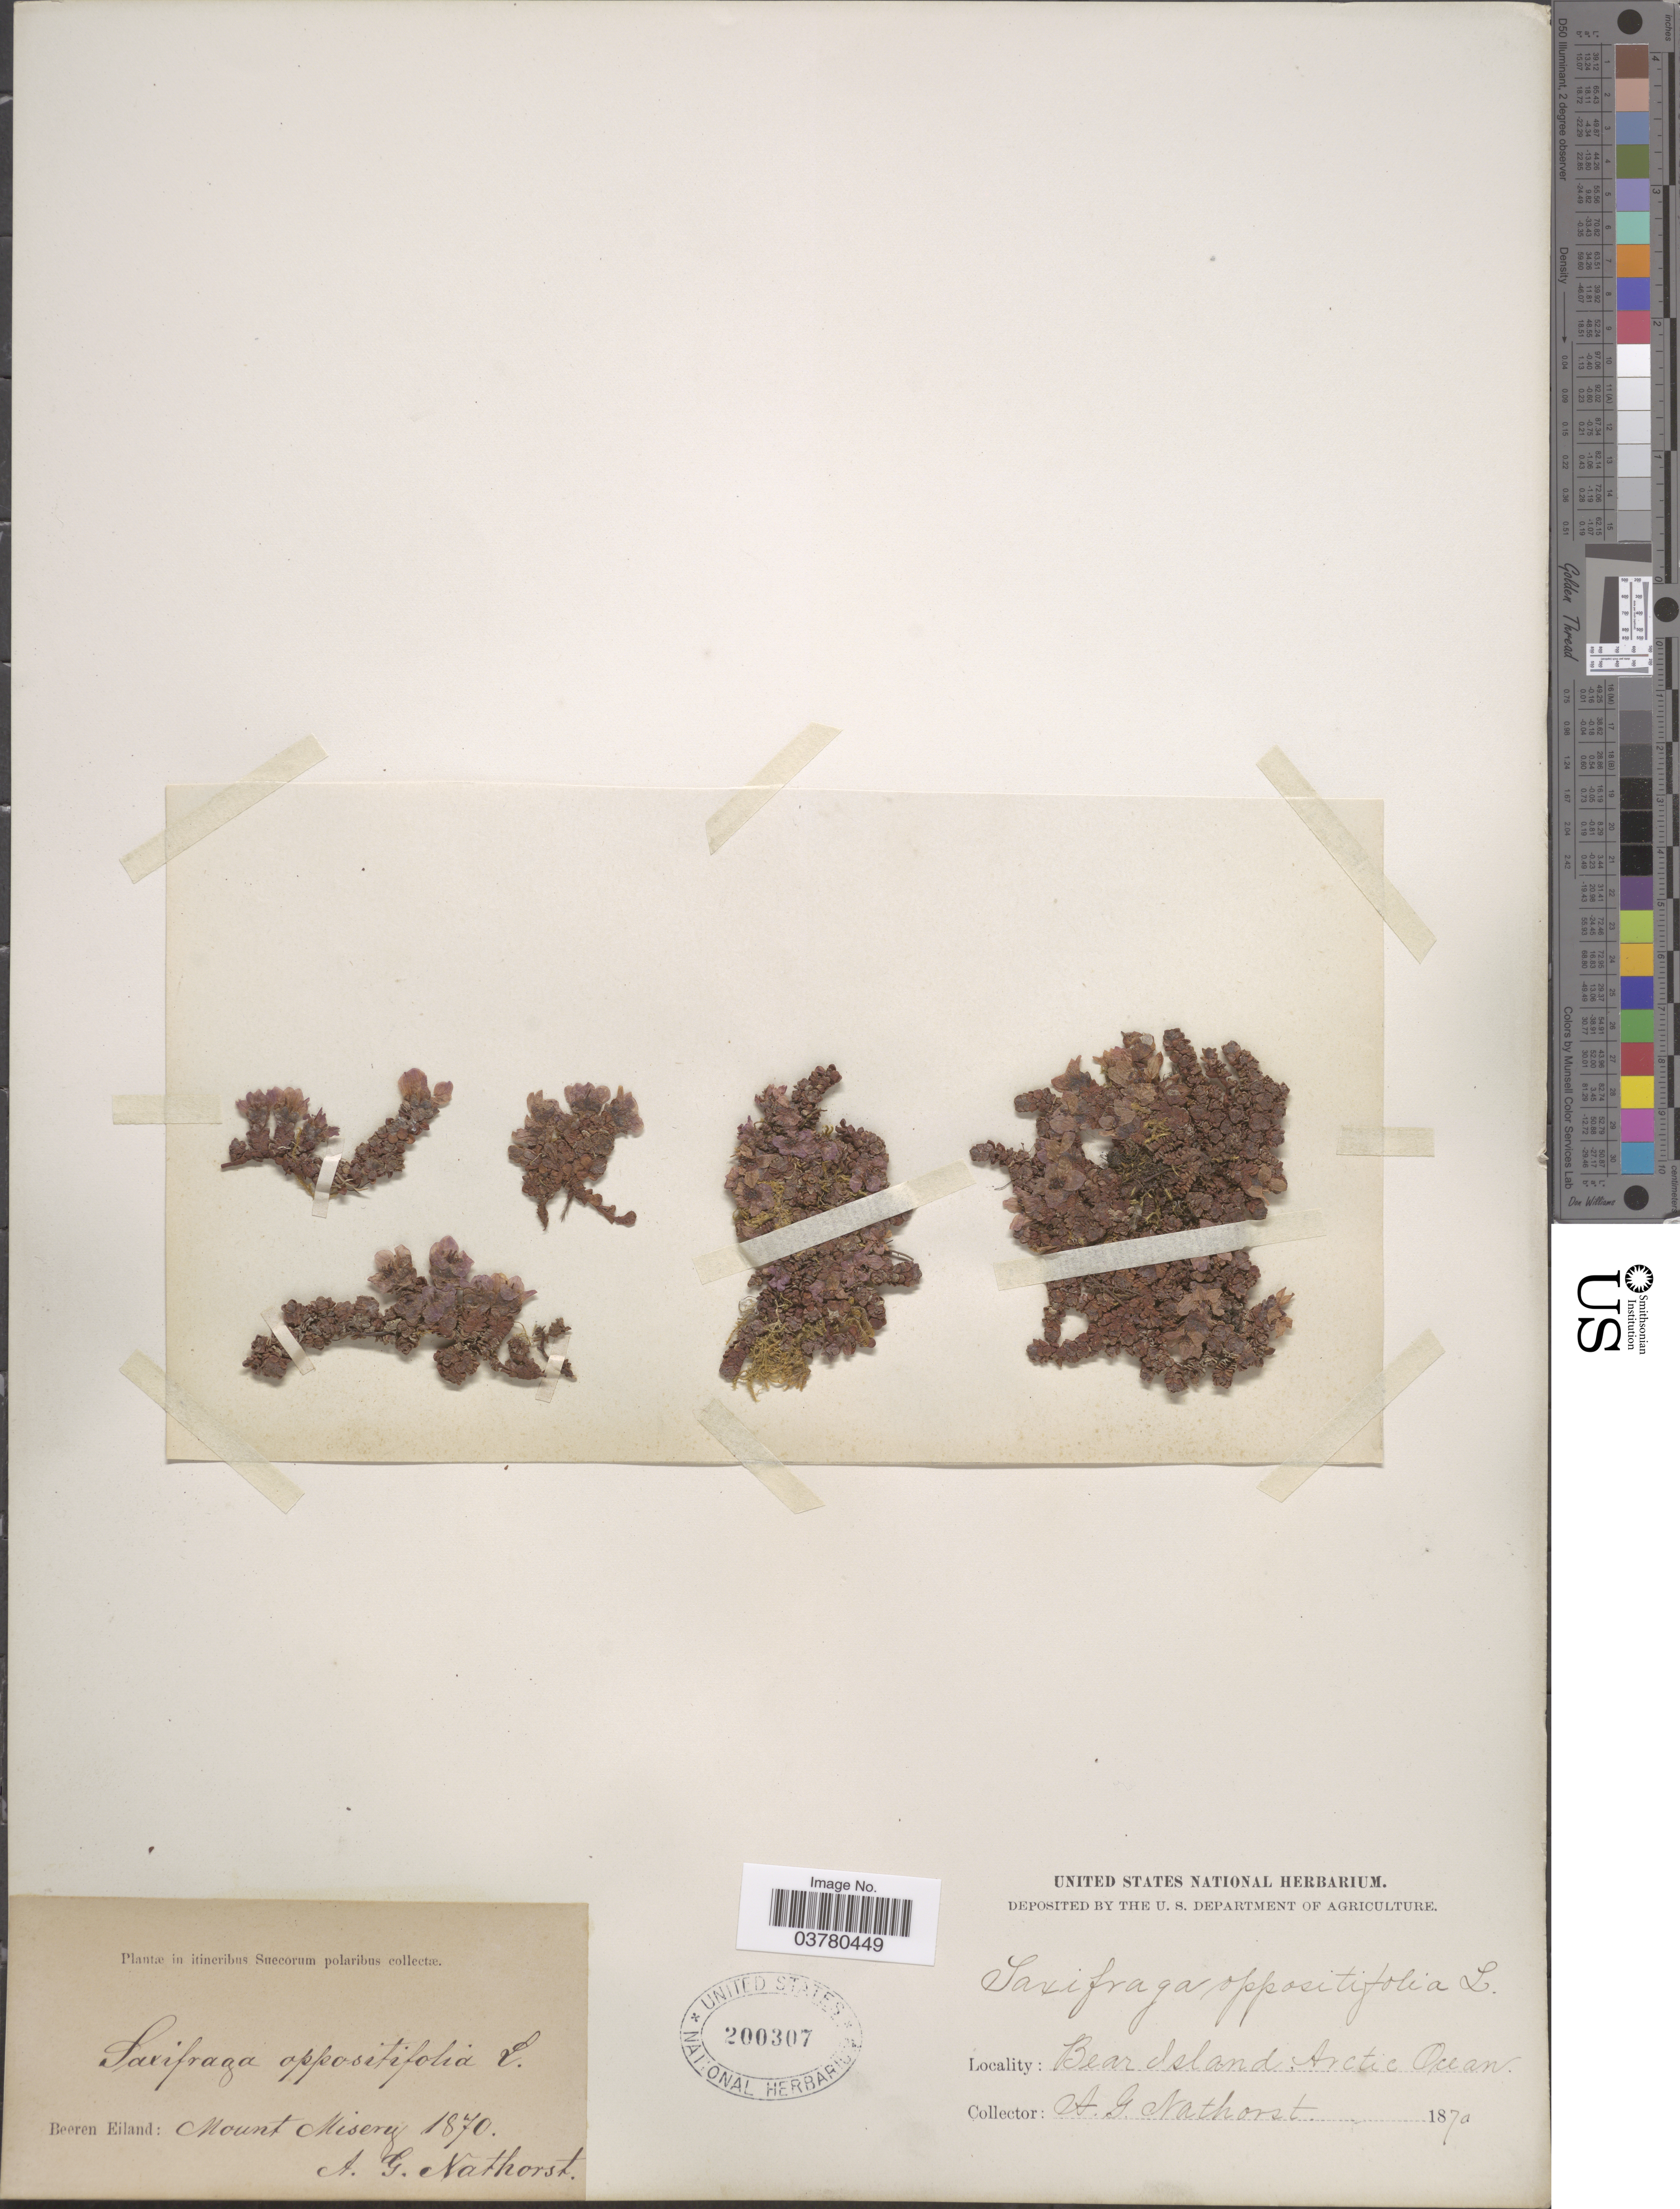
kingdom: Plantae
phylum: Tracheophyta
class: Magnoliopsida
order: Saxifragales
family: Saxifragaceae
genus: Saxifraga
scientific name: Saxifraga oppositifolia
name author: L.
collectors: A. Nathorst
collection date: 1870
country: Norway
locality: In itineribus Suecorum polaribus. Beeren Eiland: Mount Misery. Bear Island. Arctic Ocean.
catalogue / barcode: US 200307